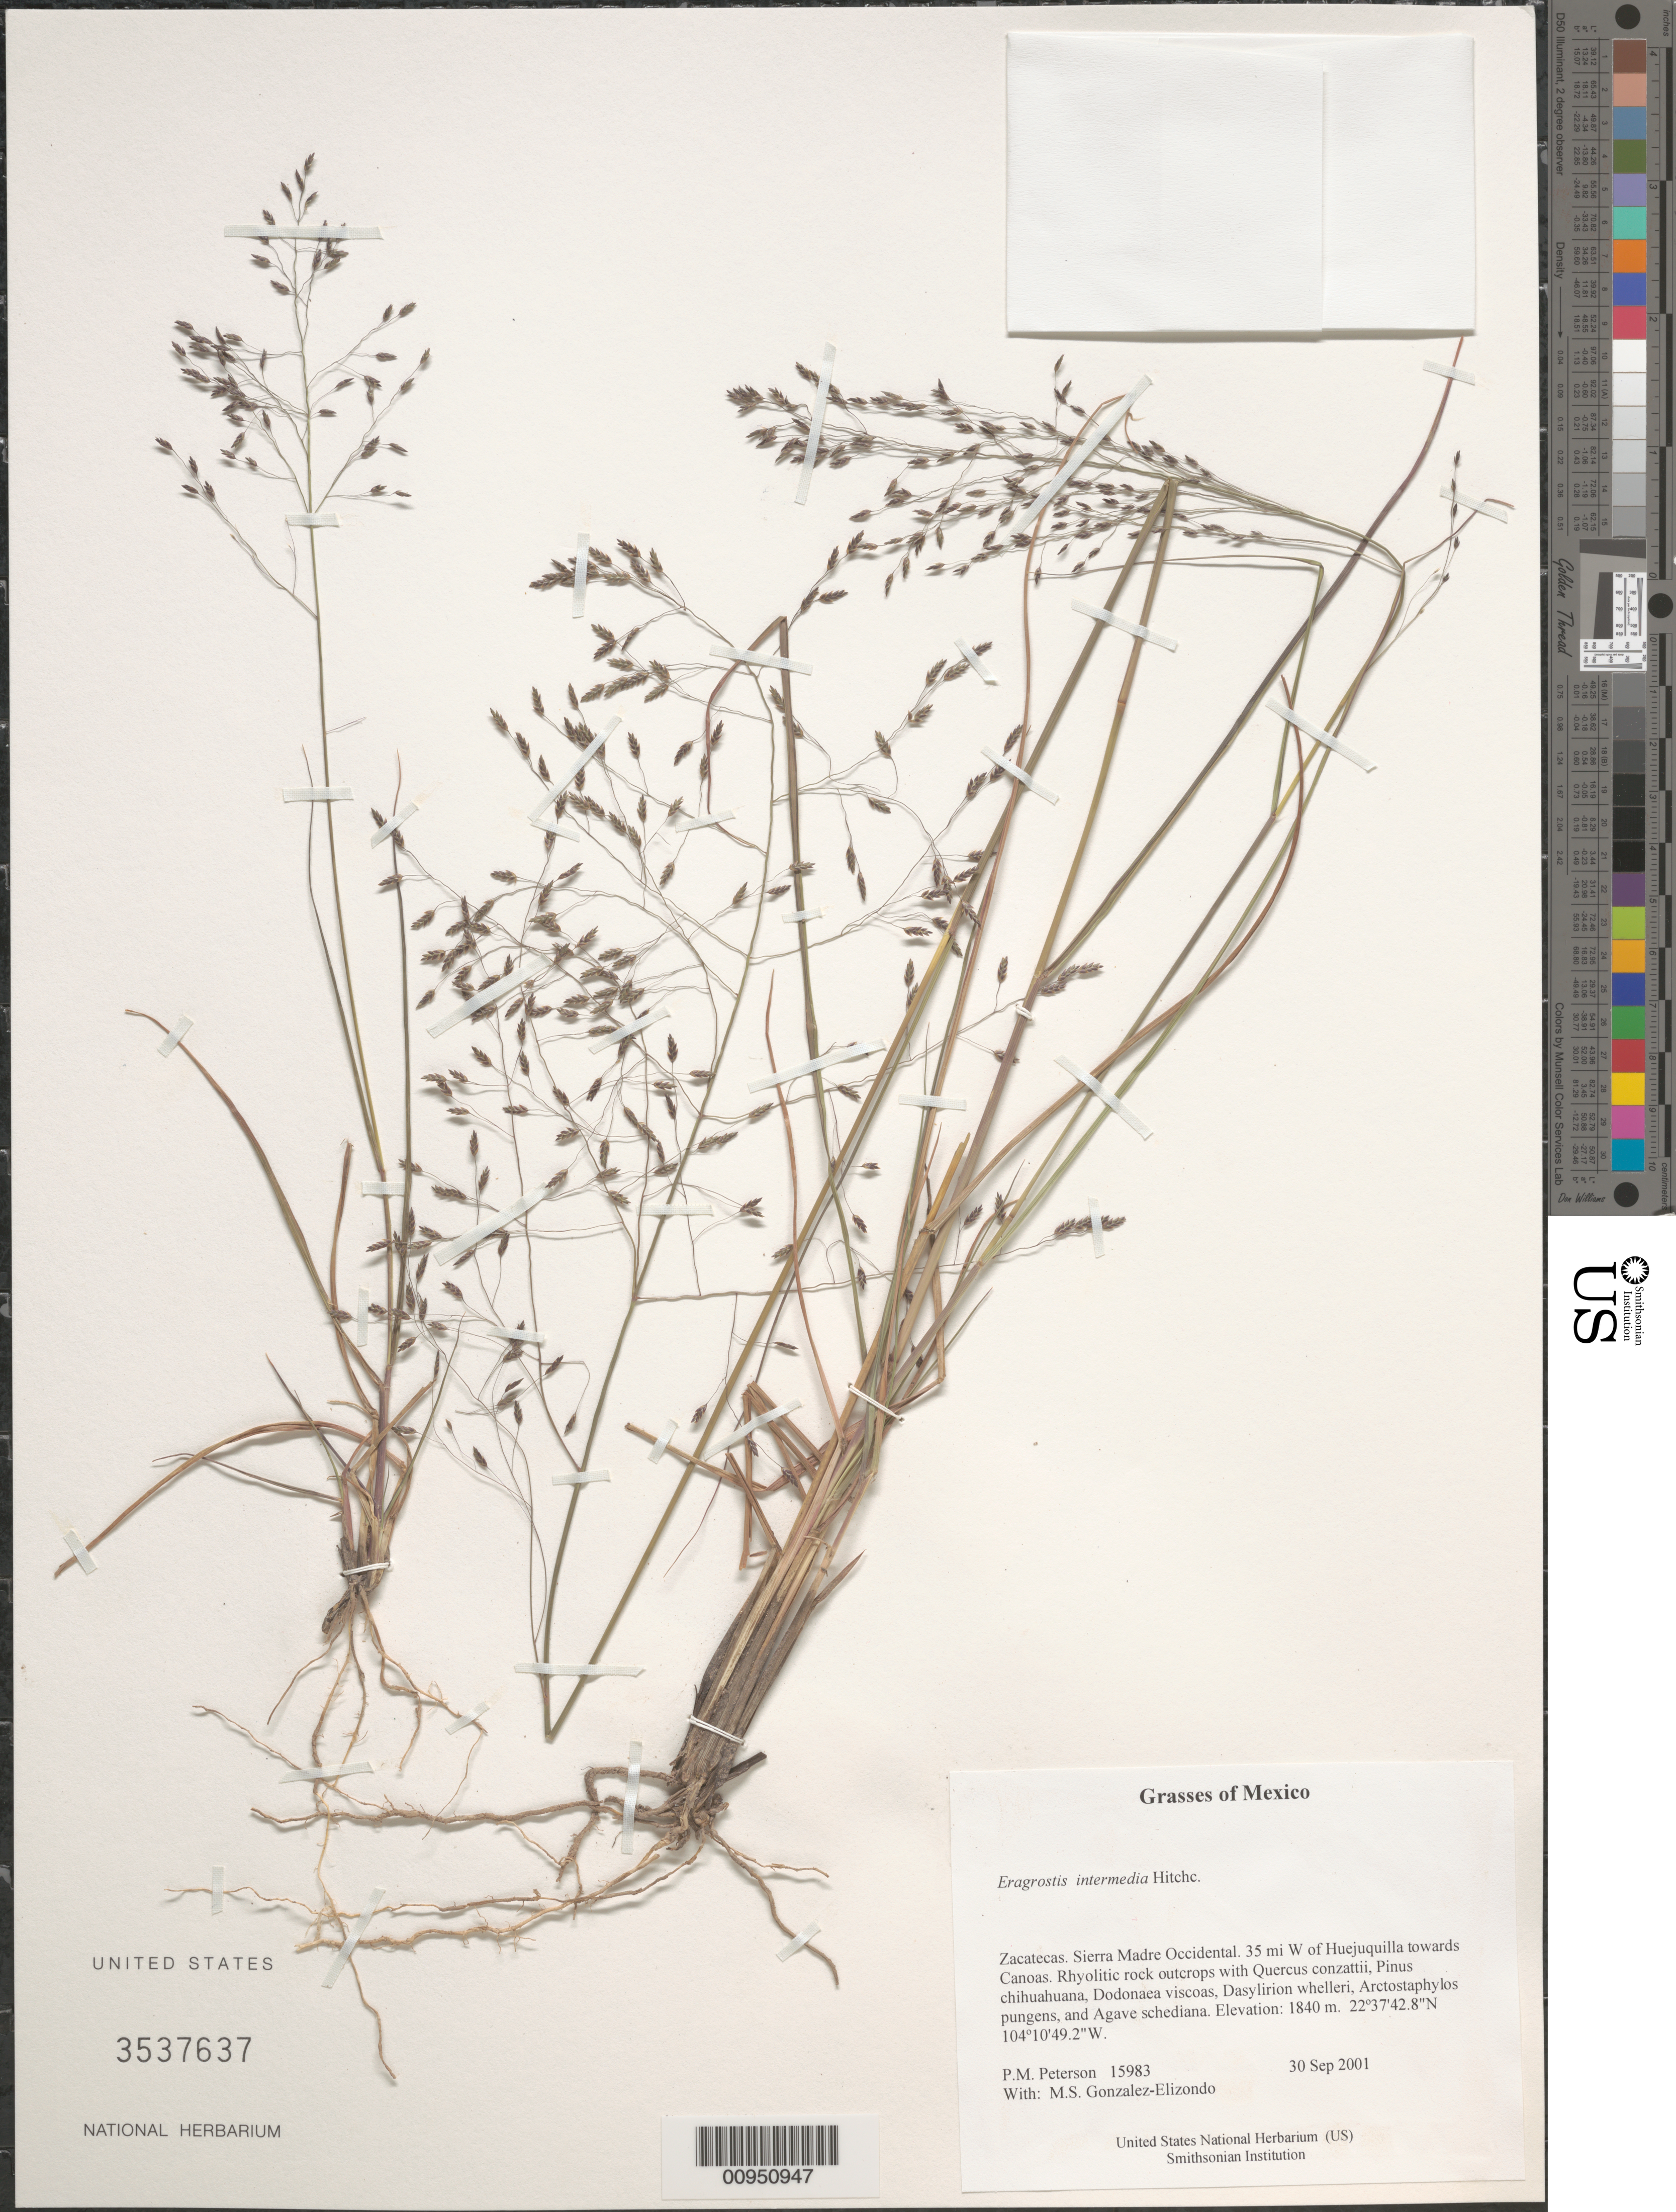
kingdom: Plantae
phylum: Tracheophyta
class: Liliopsida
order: Poales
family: Poaceae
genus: Eragrostis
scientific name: Eragrostis intermedia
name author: Hitchc.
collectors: P. M. Peterson & M. S. González-Elizondo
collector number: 15983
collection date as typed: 30 Sep 2001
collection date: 2001-09-30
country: Mexico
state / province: Zacatecas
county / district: Sierra Madre Occidental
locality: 35 mi W of Huejuquilla towards Canoas. Rhyolitic rock outcrops with Quercus conzattii, Pinus chihuahuana, Dodonaea viscoas, Dasylirion whelleri, Arctostaphylos pungens, and Agave schediana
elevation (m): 1840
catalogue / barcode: US 3537637